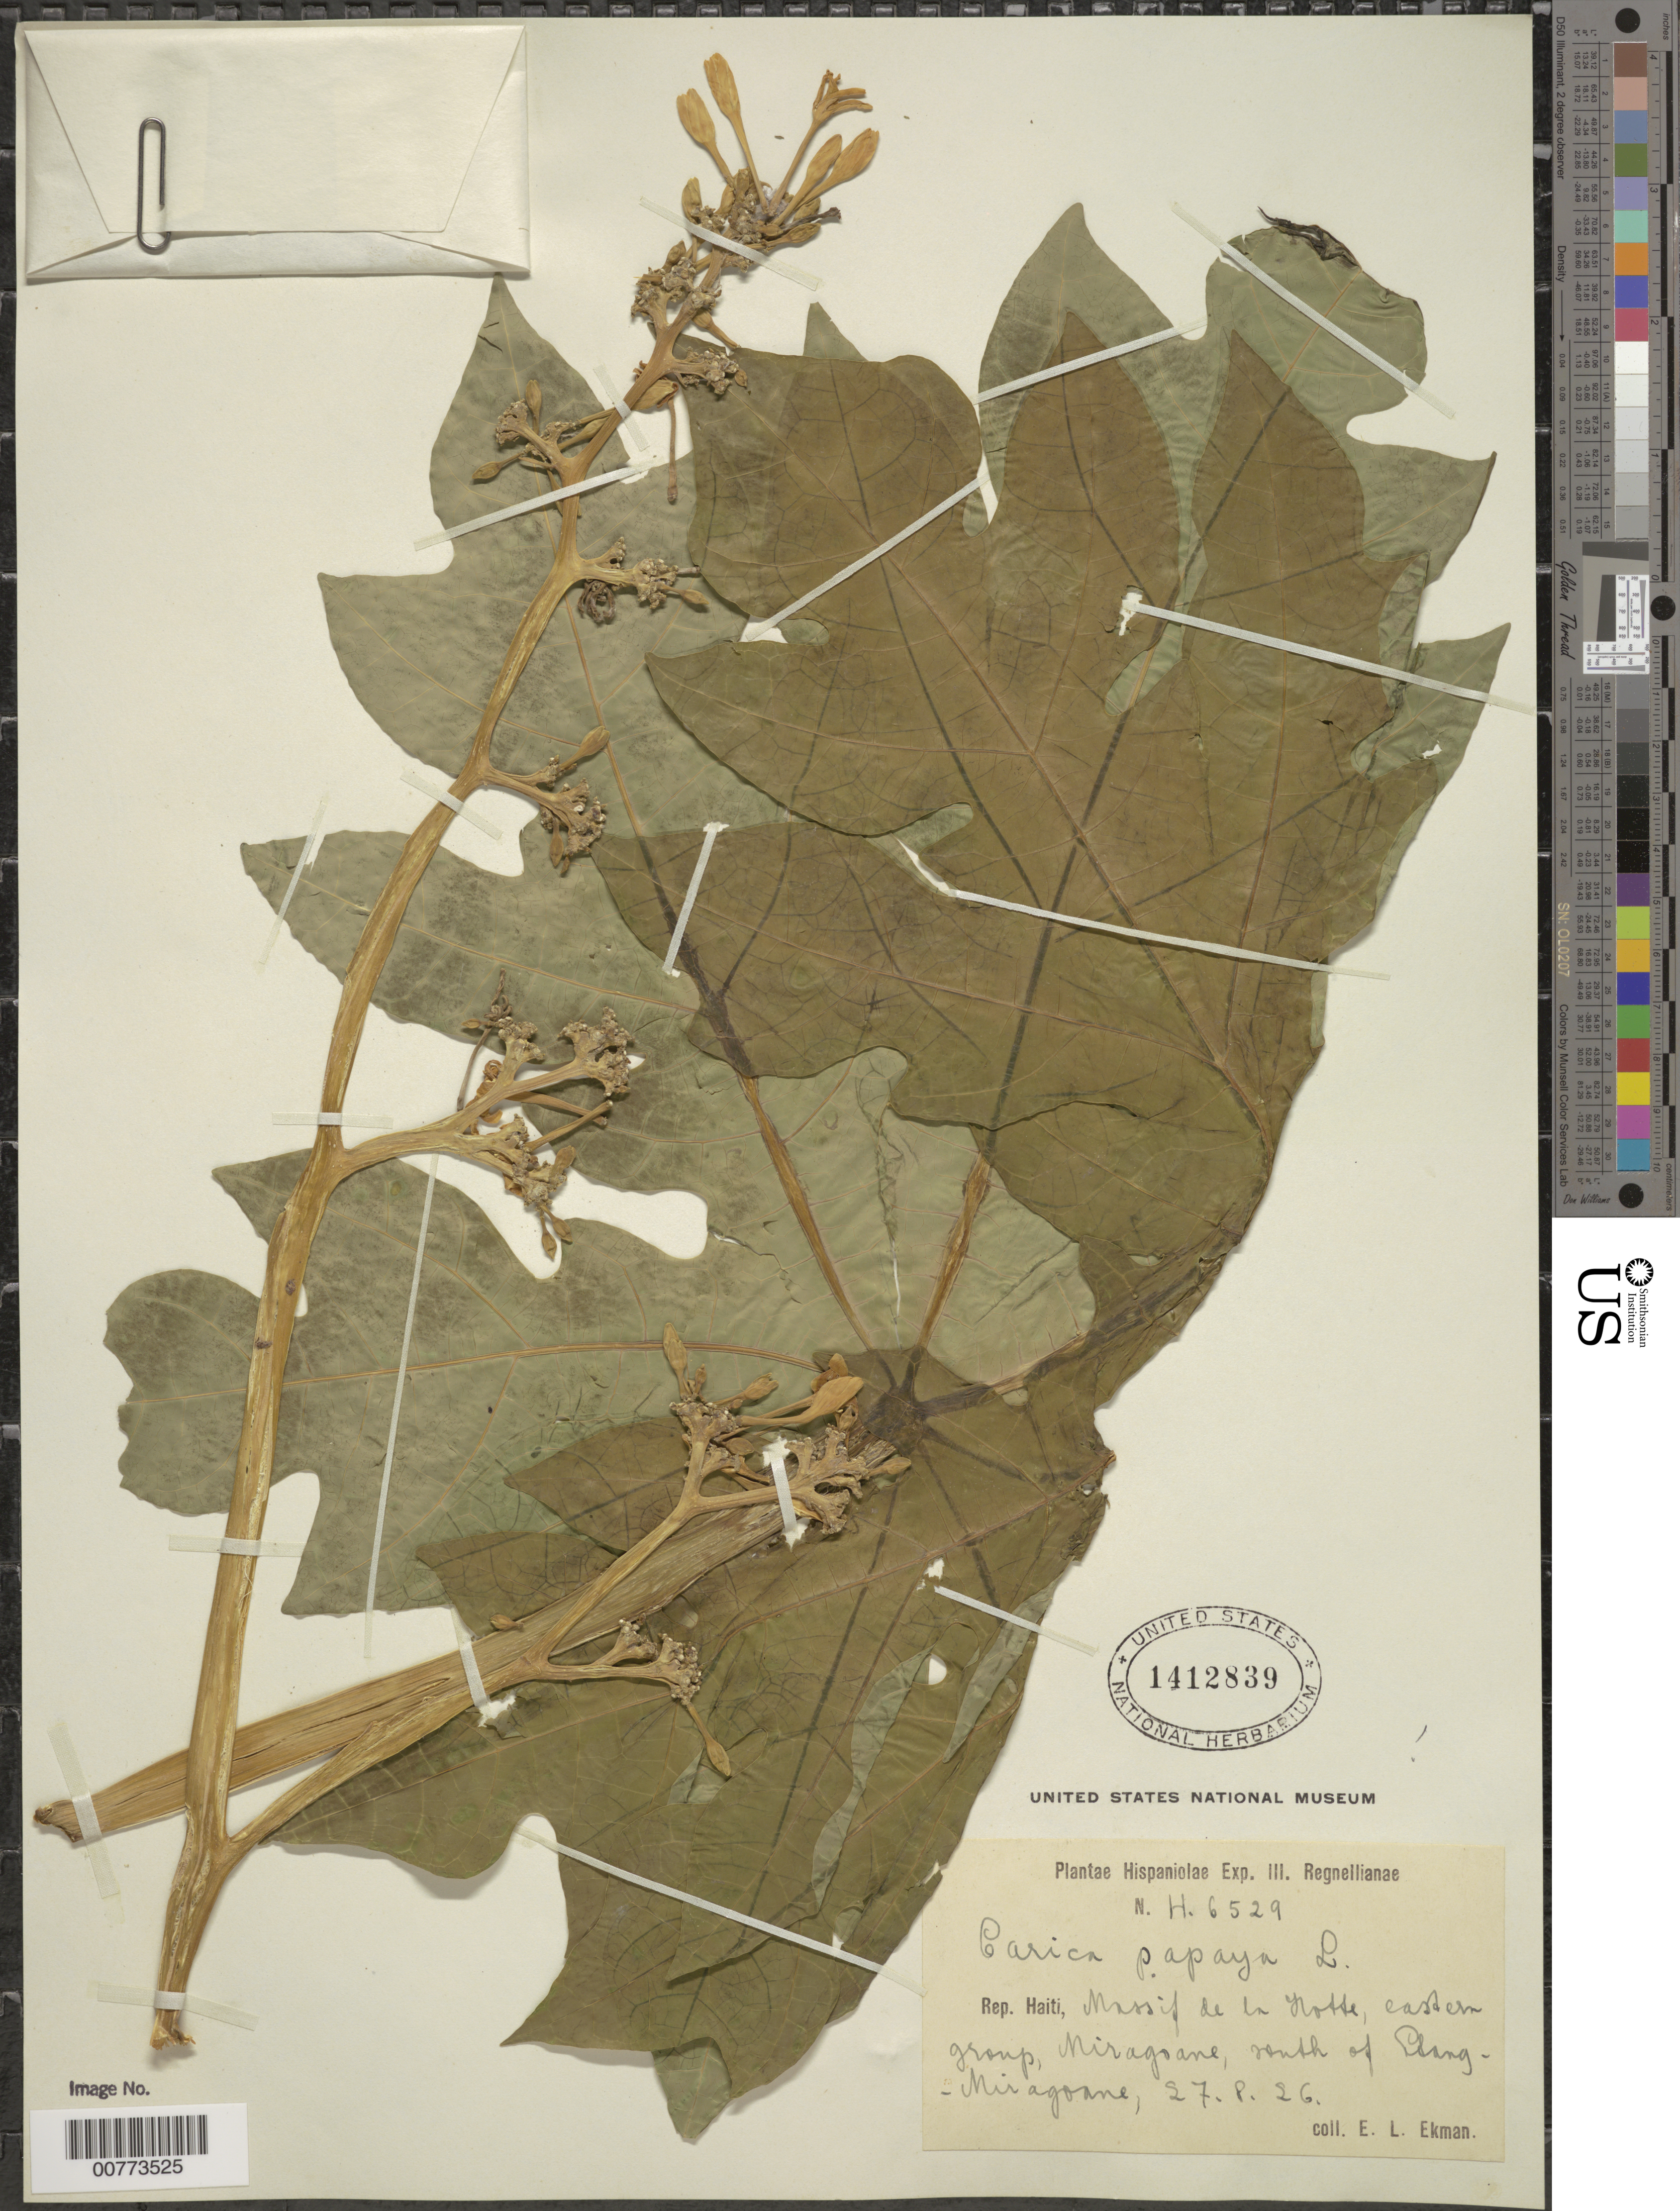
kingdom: Plantae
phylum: Tracheophyta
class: Magnoliopsida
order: Brassicales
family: Caricaceae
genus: Carica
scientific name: Carica papaya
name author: L.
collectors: E. L. Ekman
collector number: H 6529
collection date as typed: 27 Aug 1926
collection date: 1926-08-27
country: Haiti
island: Hispaniola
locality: Massif de la Hotte, eastern group, Miragoane, south of Edang Miragoane.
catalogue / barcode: US 1412839